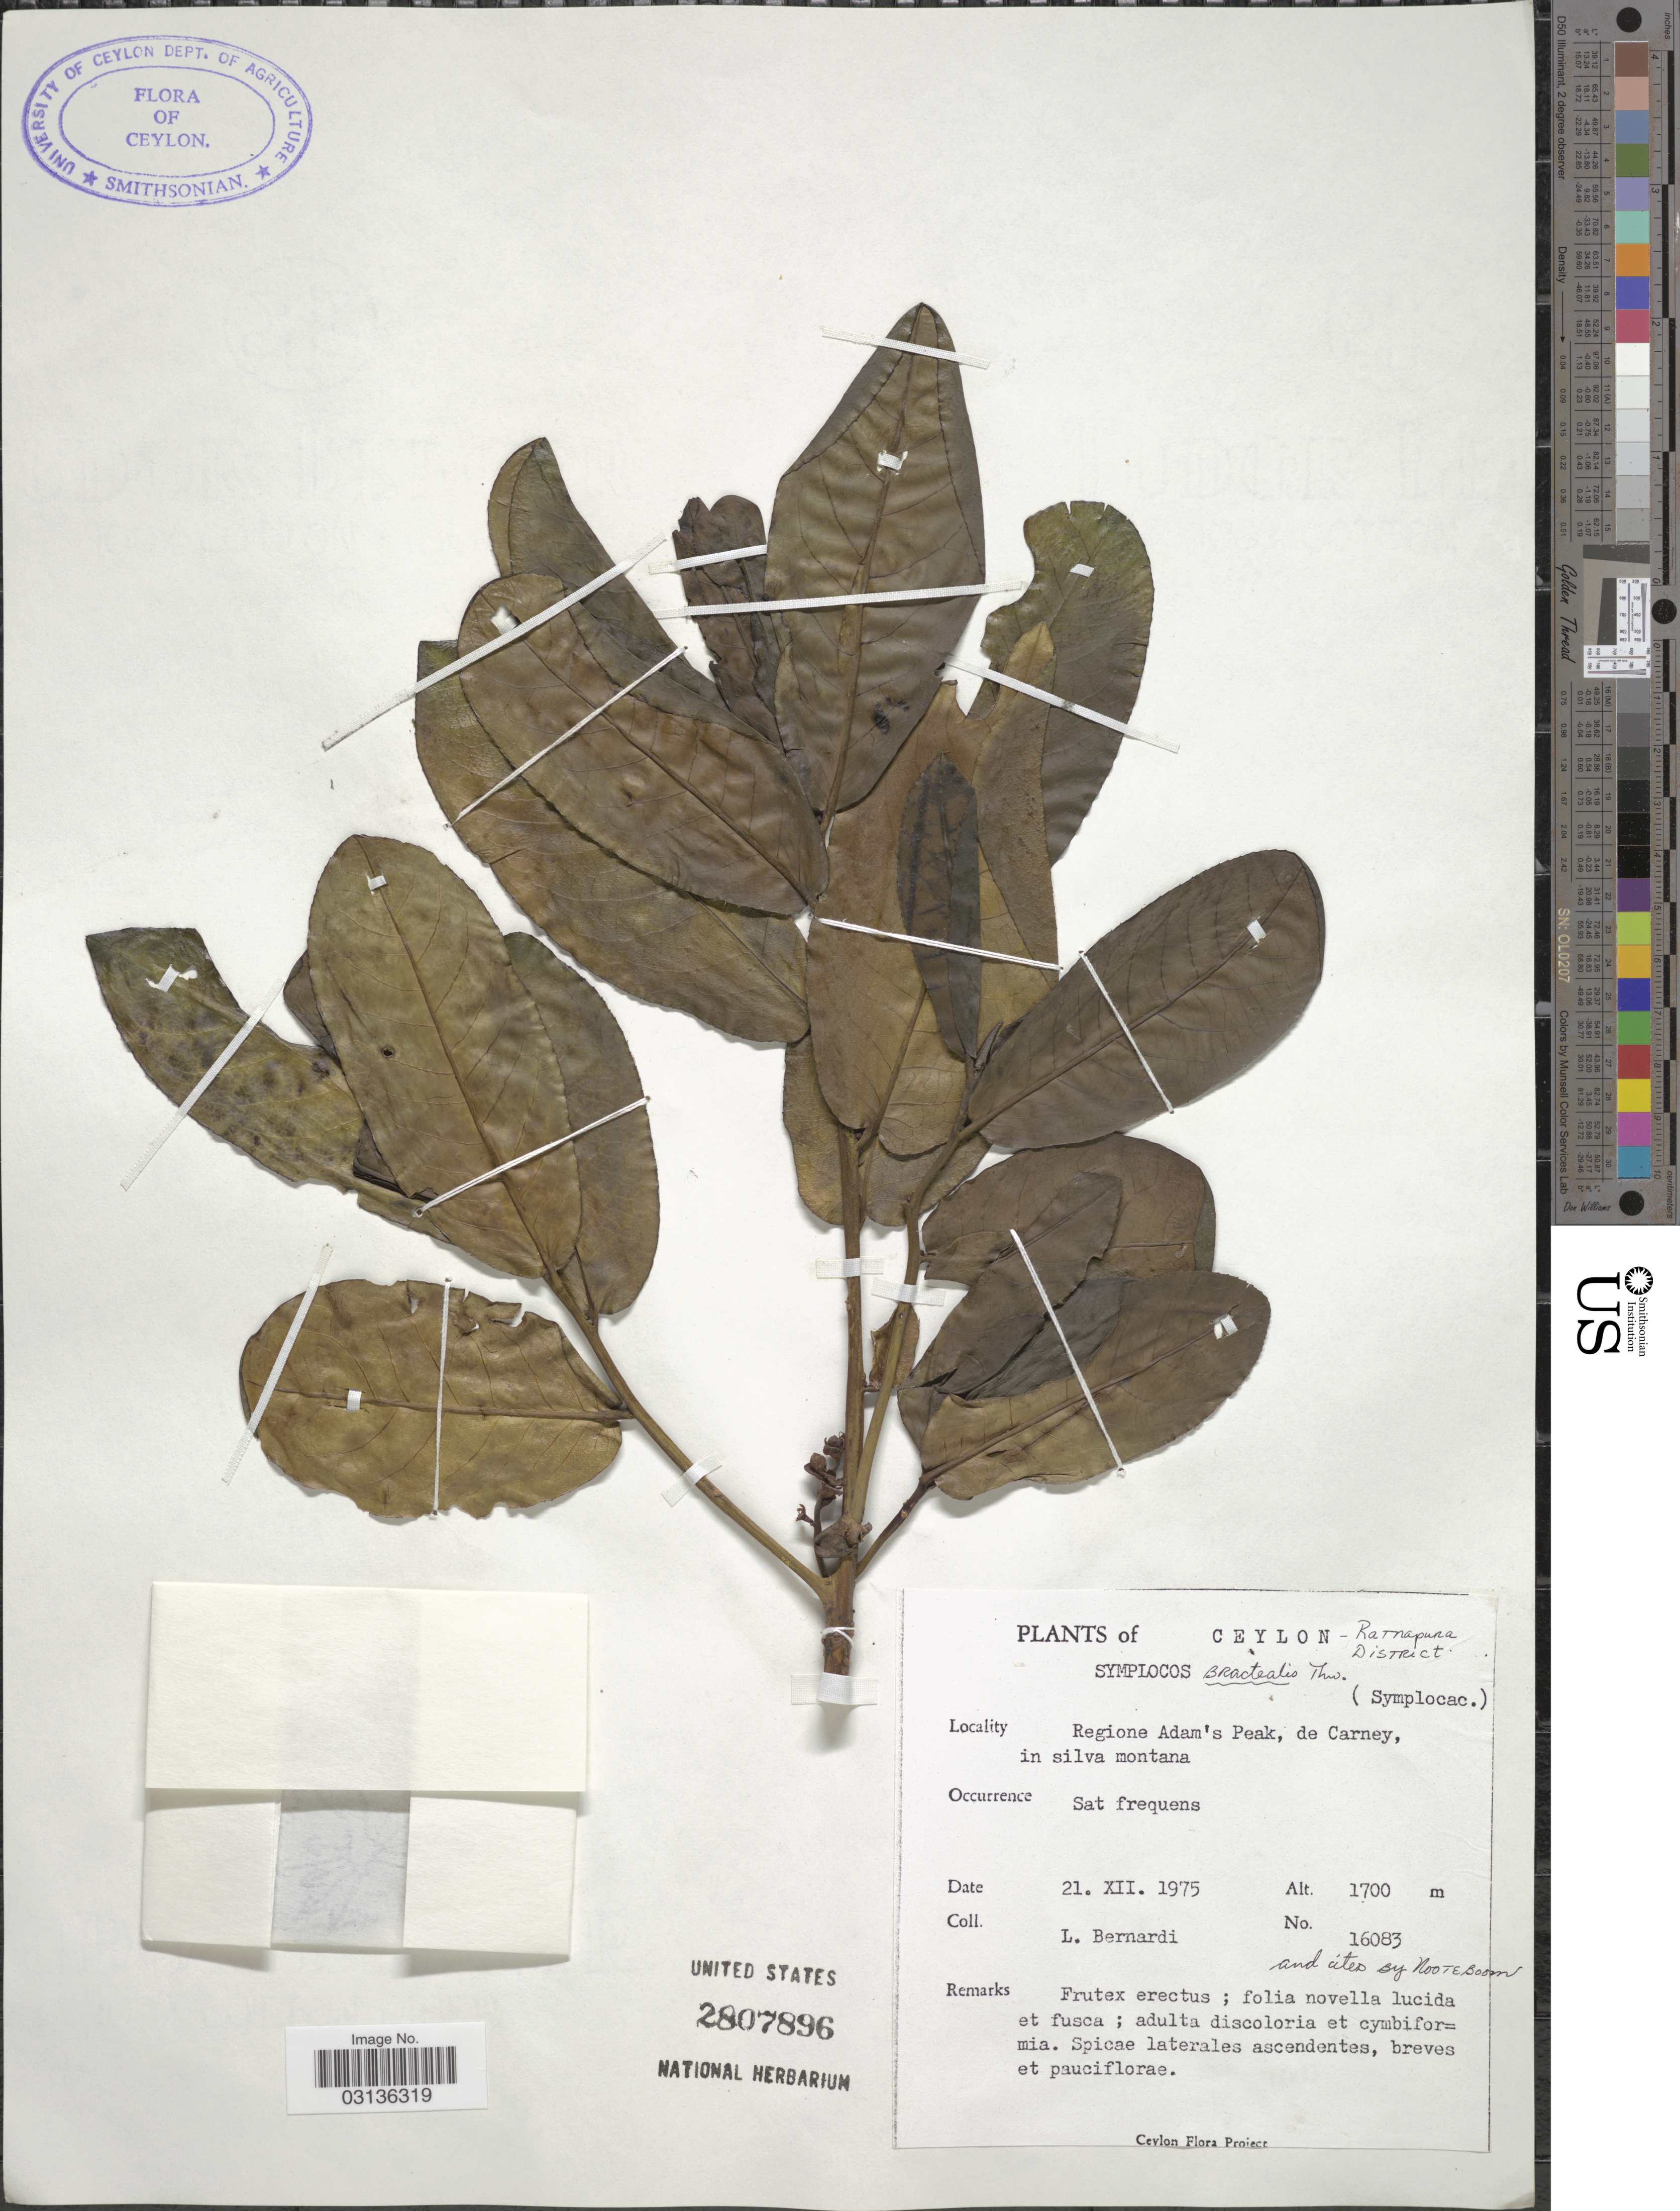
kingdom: Plantae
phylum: Tracheophyta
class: Magnoliopsida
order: Ericales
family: Symplocaceae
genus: Symplocos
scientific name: Symplocos bractealis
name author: Thwaites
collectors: L. Bernardi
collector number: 16083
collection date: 1975-12-21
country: Sri Lanka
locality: Ceylon. Regione Adam's Peak, de Carney, in silva montana.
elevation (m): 1700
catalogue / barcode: US 2807896